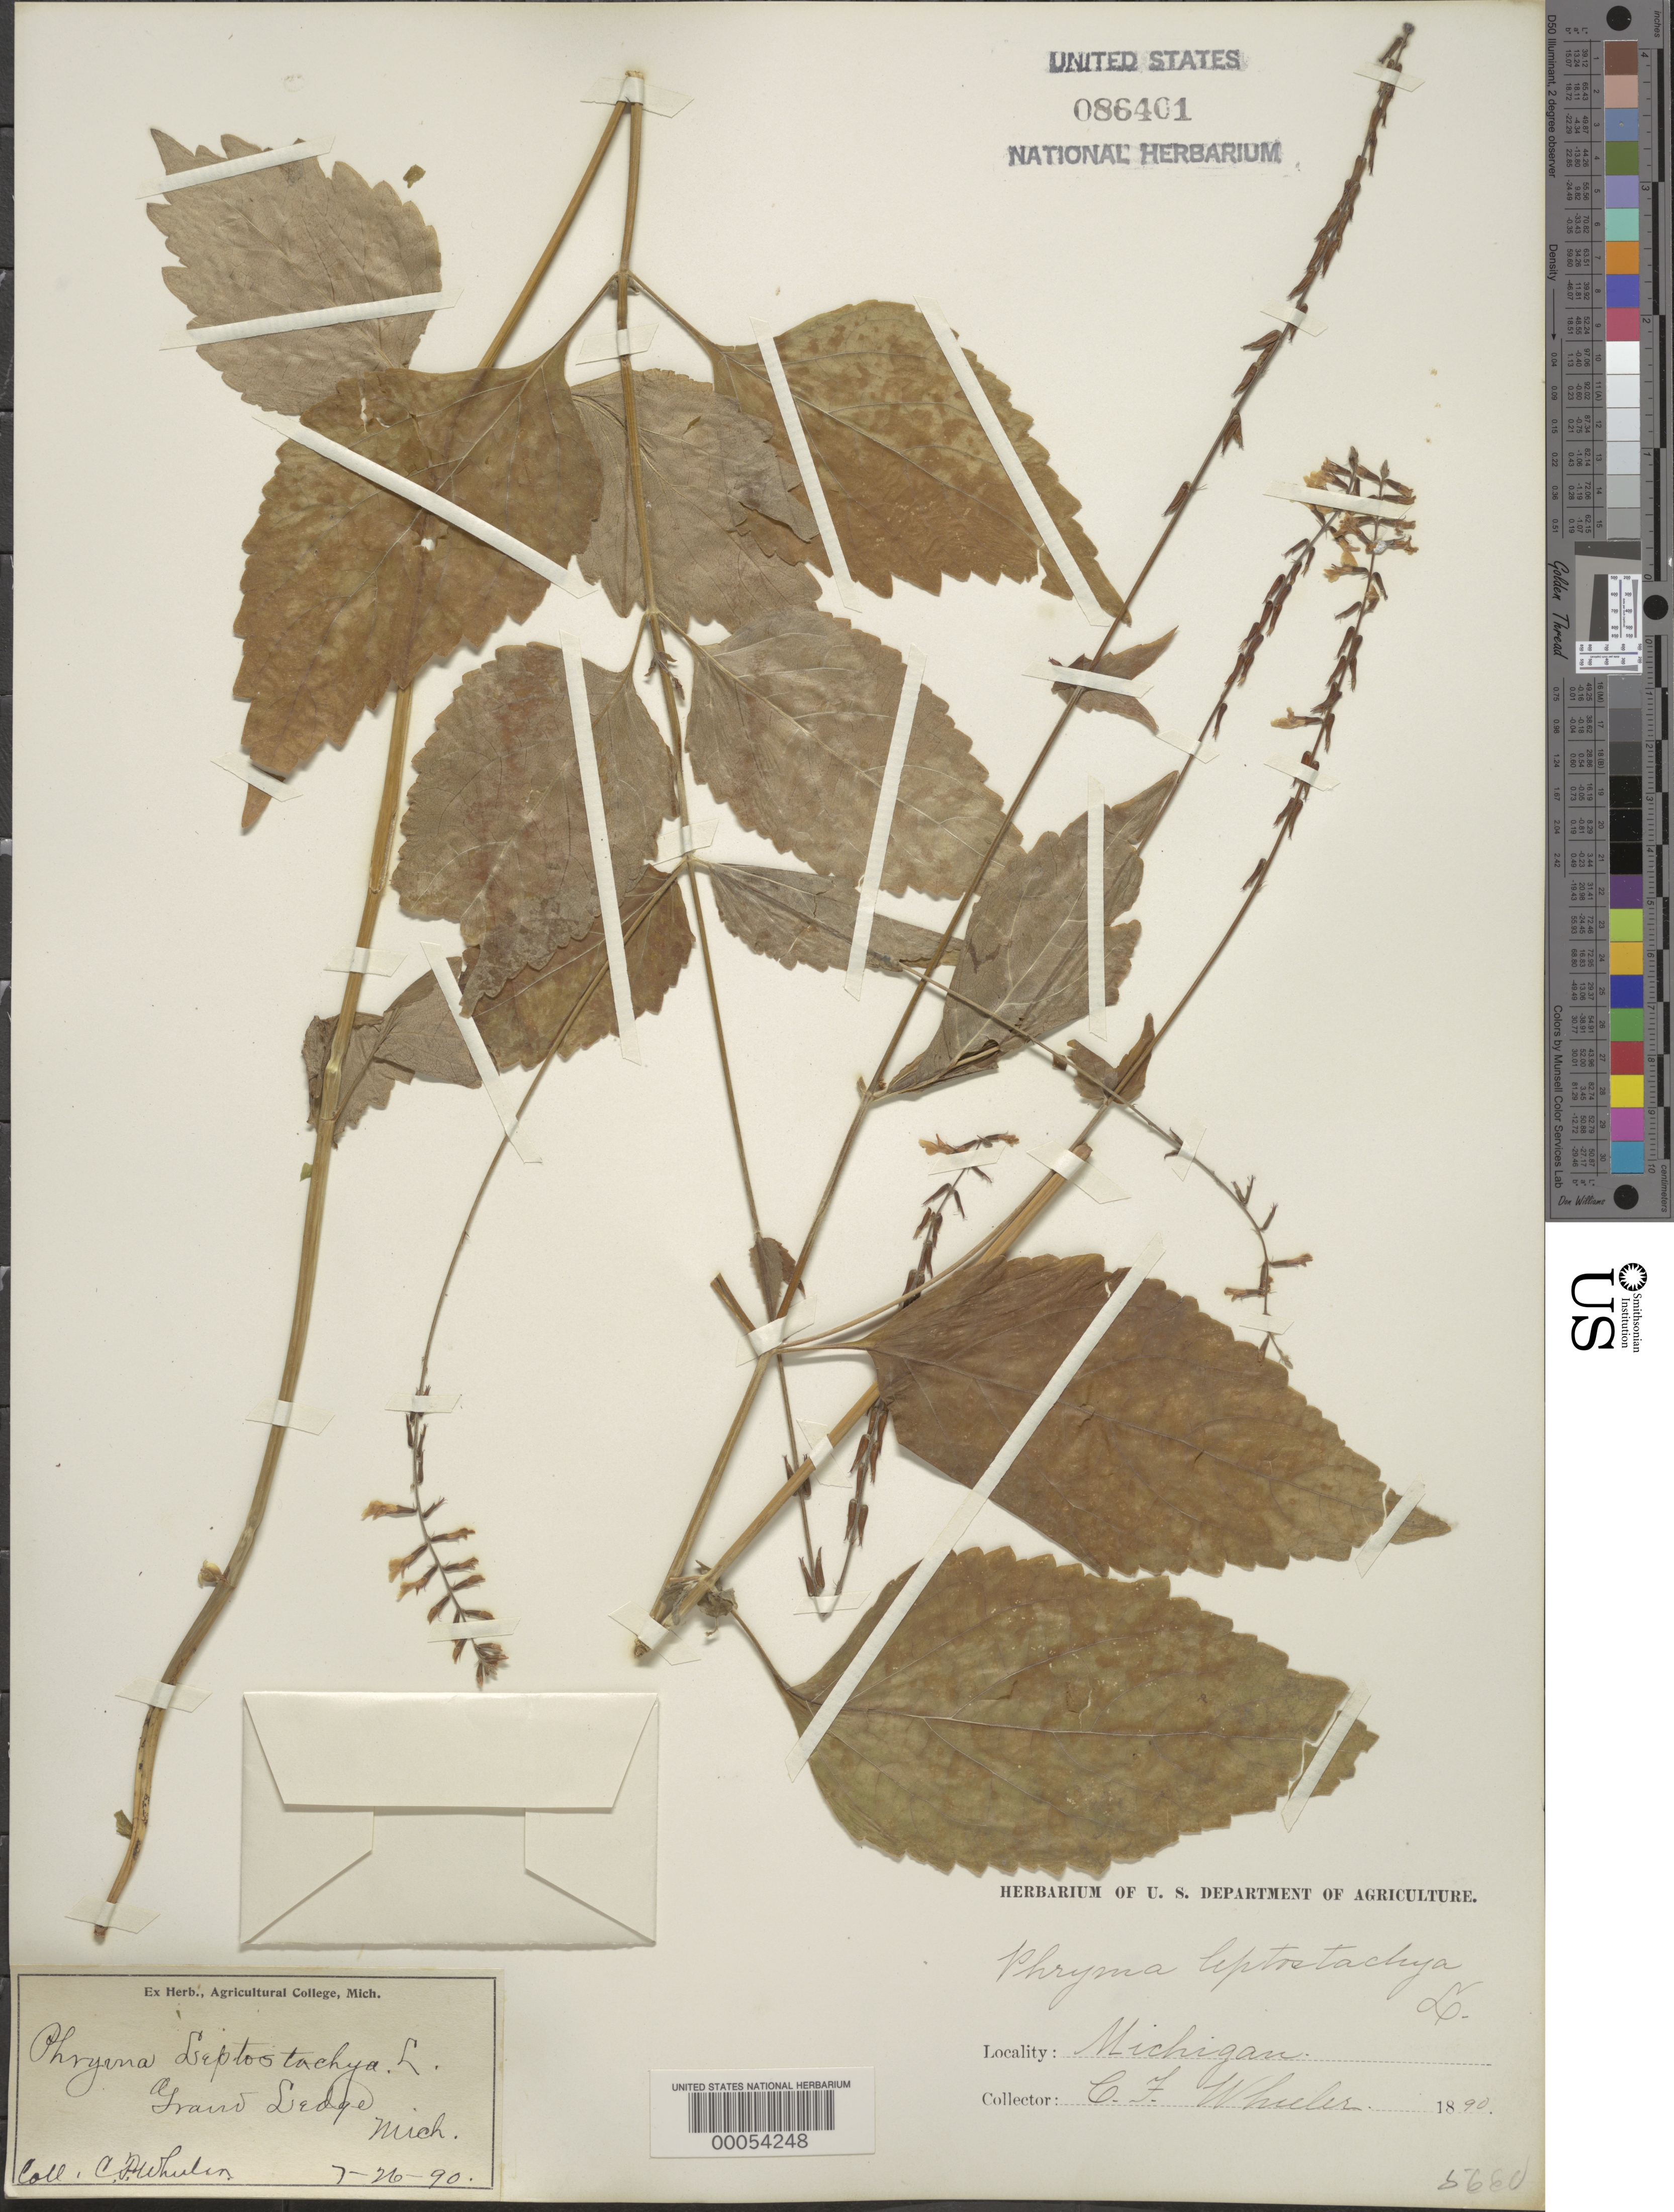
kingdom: Plantae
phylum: Tracheophyta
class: Magnoliopsida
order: Lamiales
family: Phrymaceae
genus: Phryma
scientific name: Phryma leptostachya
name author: L.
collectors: C. Whieler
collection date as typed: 26 Jul 1890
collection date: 1890-07-26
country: United States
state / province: Michigan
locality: Grand ledge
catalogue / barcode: US 86401